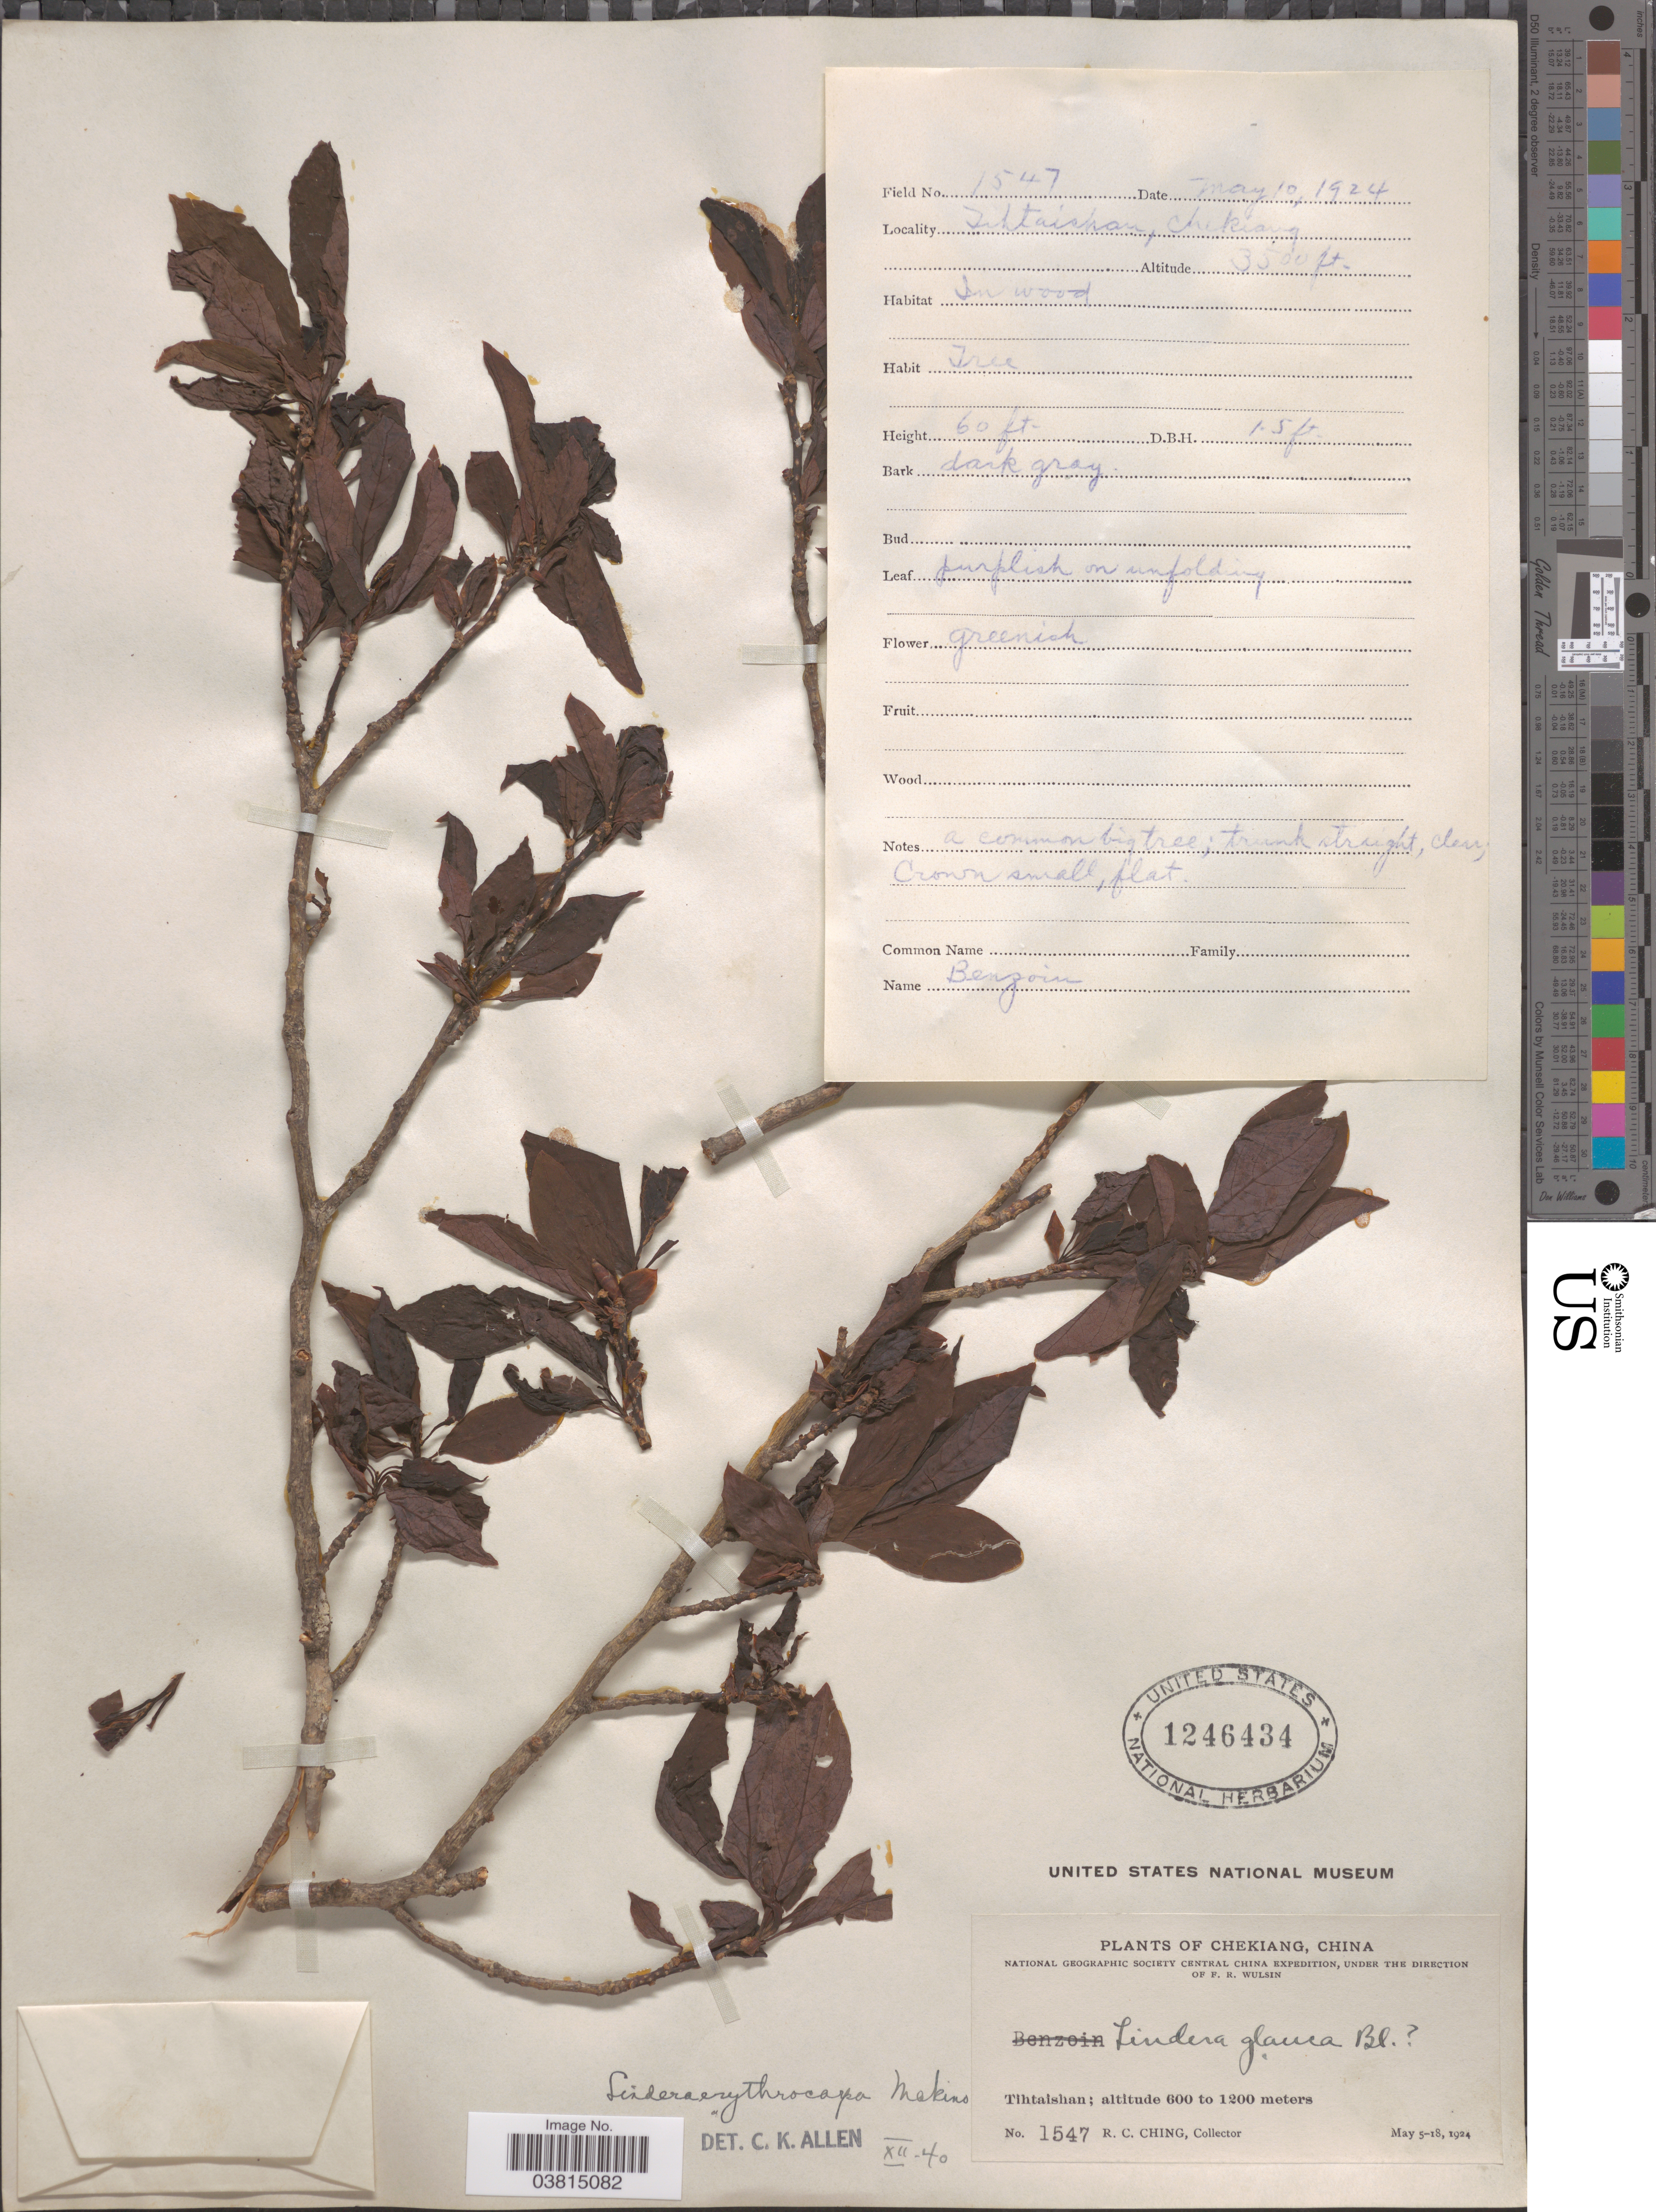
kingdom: Plantae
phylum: Tracheophyta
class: Magnoliopsida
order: Laurales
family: Lauraceae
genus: Lindera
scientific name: Lindera erythrocarpa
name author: Makino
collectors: R. C. Ching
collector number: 1547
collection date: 1924-05-10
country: China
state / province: Zhejiang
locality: Chekiang. Tihtaishan.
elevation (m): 1067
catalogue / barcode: US 1246434